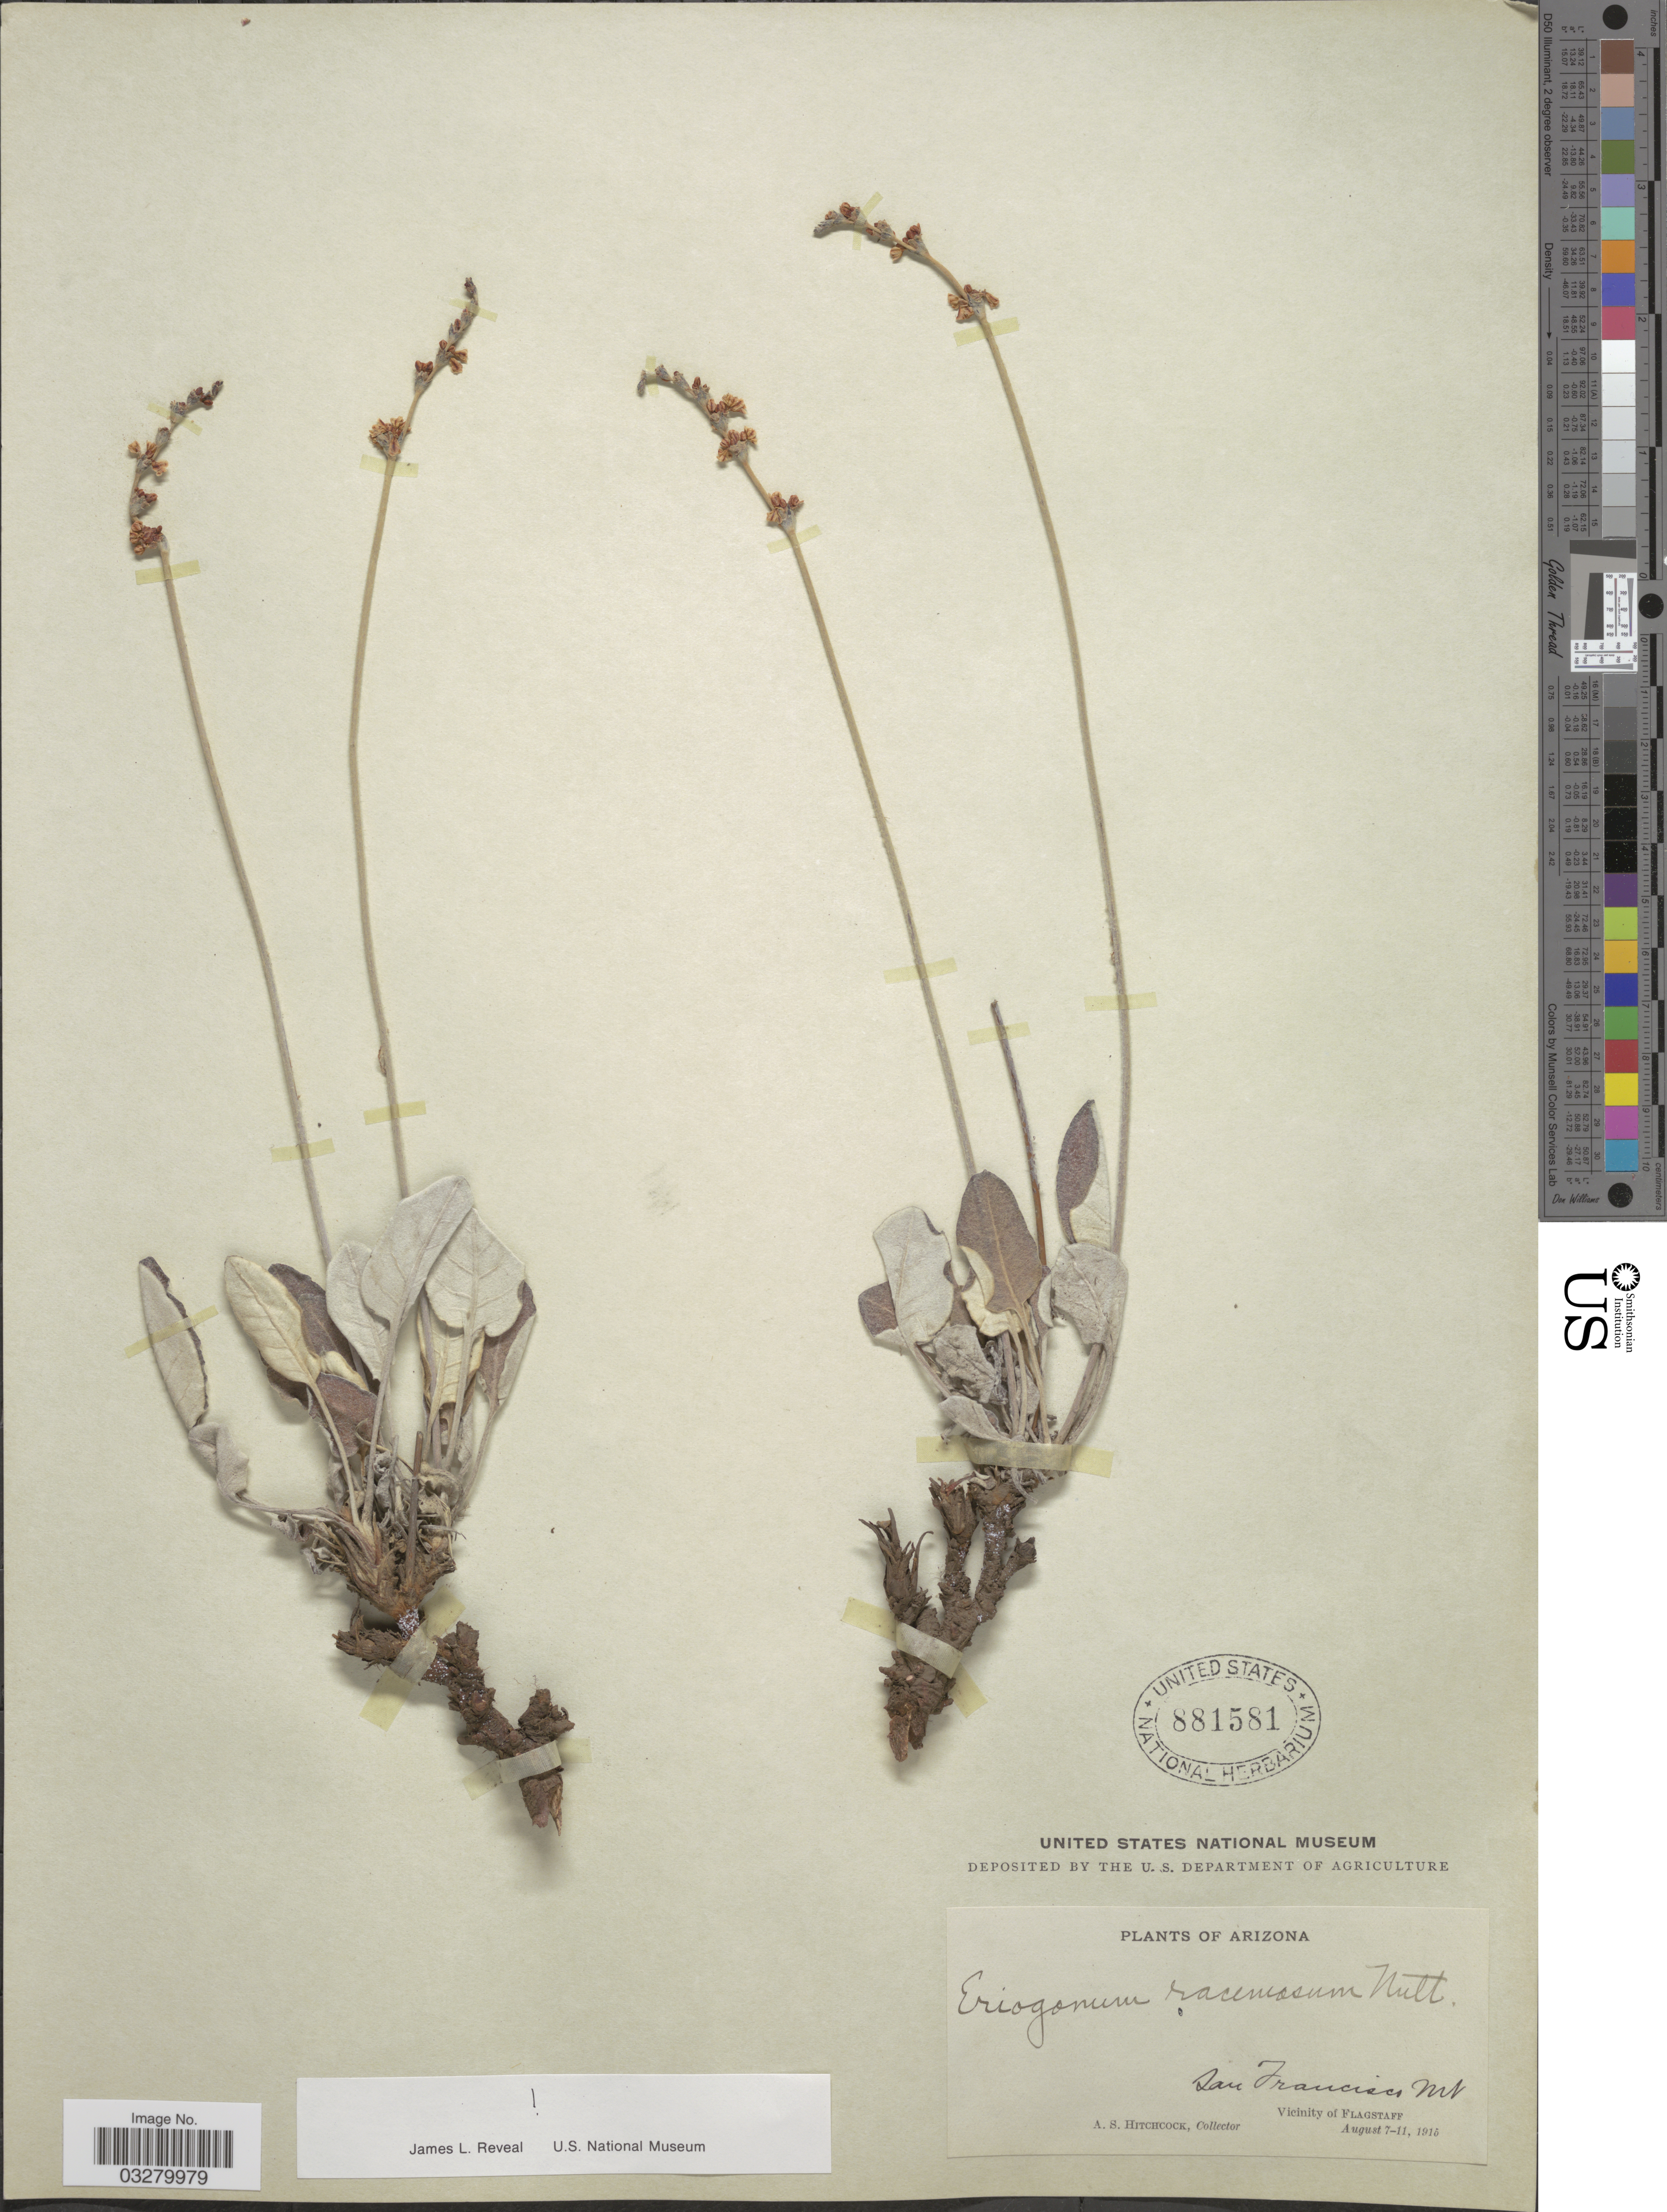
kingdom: Plantae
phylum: Tracheophyta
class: Magnoliopsida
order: Caryophyllales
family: Polygonaceae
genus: Eriogonum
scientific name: Eriogonum racemosum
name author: Nutt.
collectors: A. S. Hitchcock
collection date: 1915-08-07/1915-08-11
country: United States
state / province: Arizona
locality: San Francisco Mt., Vicinity of Flagstaff.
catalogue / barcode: US 881581